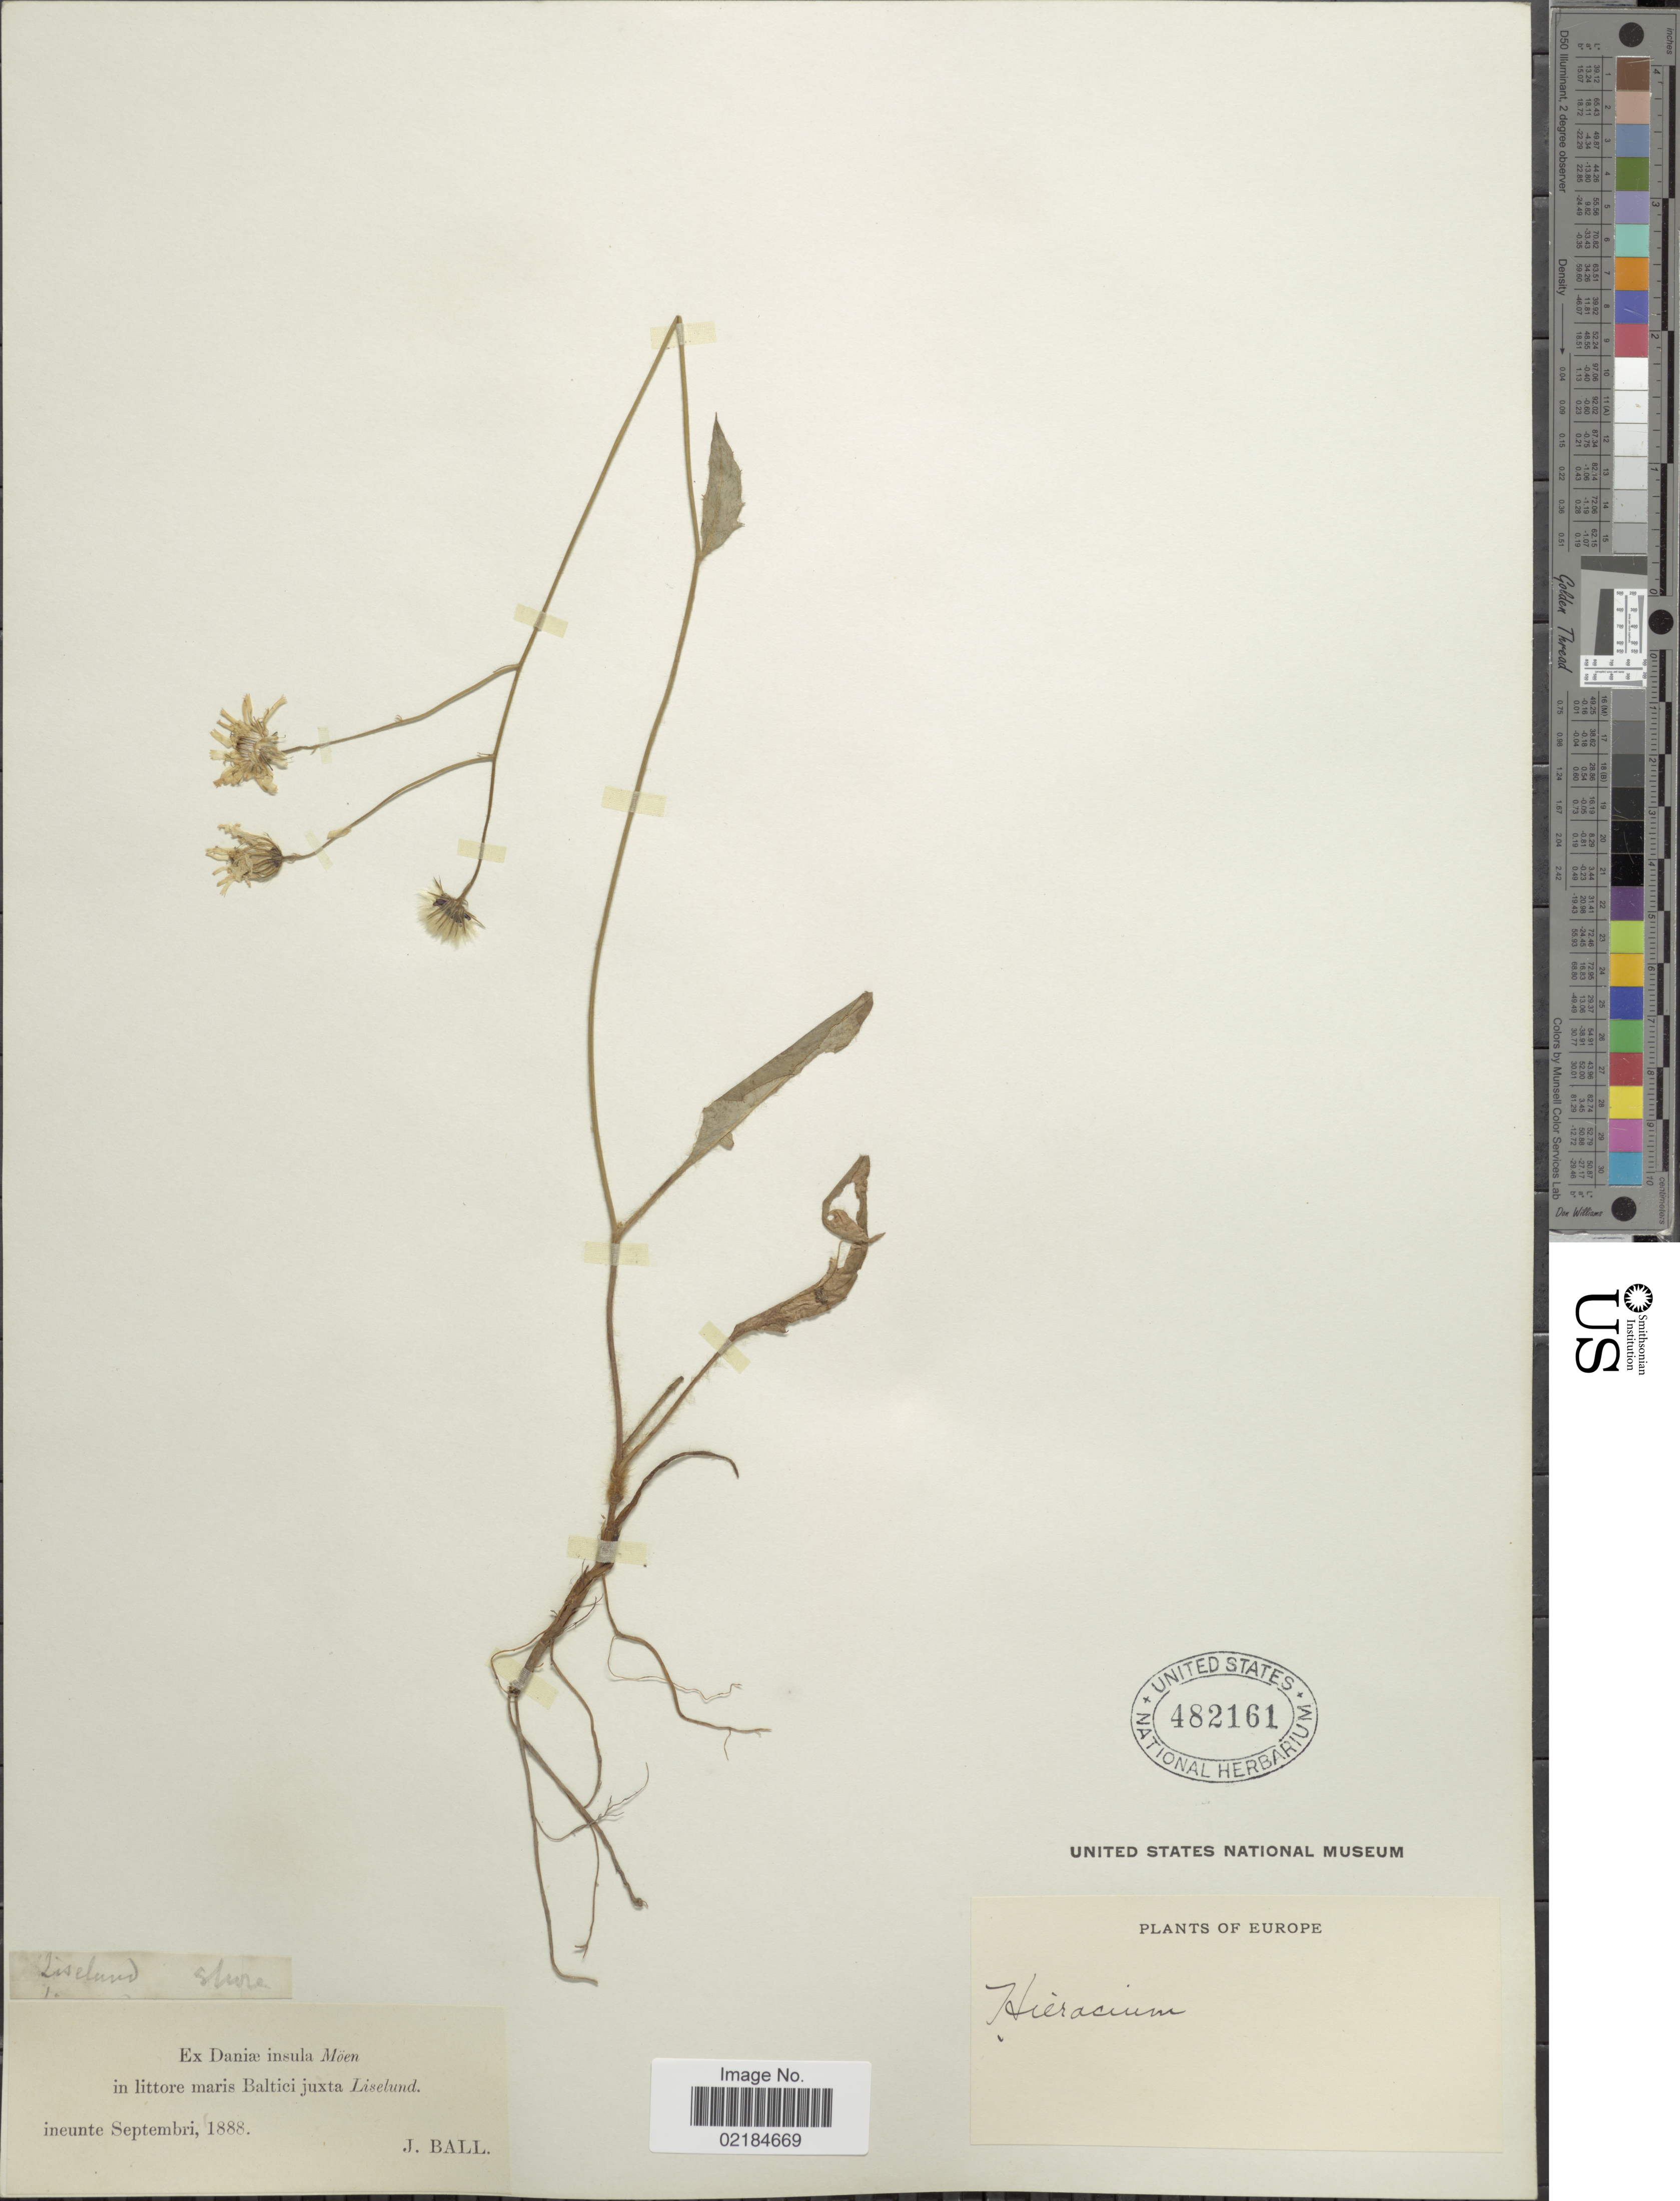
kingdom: Plantae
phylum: Tracheophyta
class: Magnoliopsida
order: Asterales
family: Asteraceae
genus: Hieracium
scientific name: Hieracium repandulare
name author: Druce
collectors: J. Ball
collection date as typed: Ineunte Septembri, 1888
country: Denmark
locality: Daniae insula Möen, in littore maris Baltici juxta Liselund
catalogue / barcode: US 482161